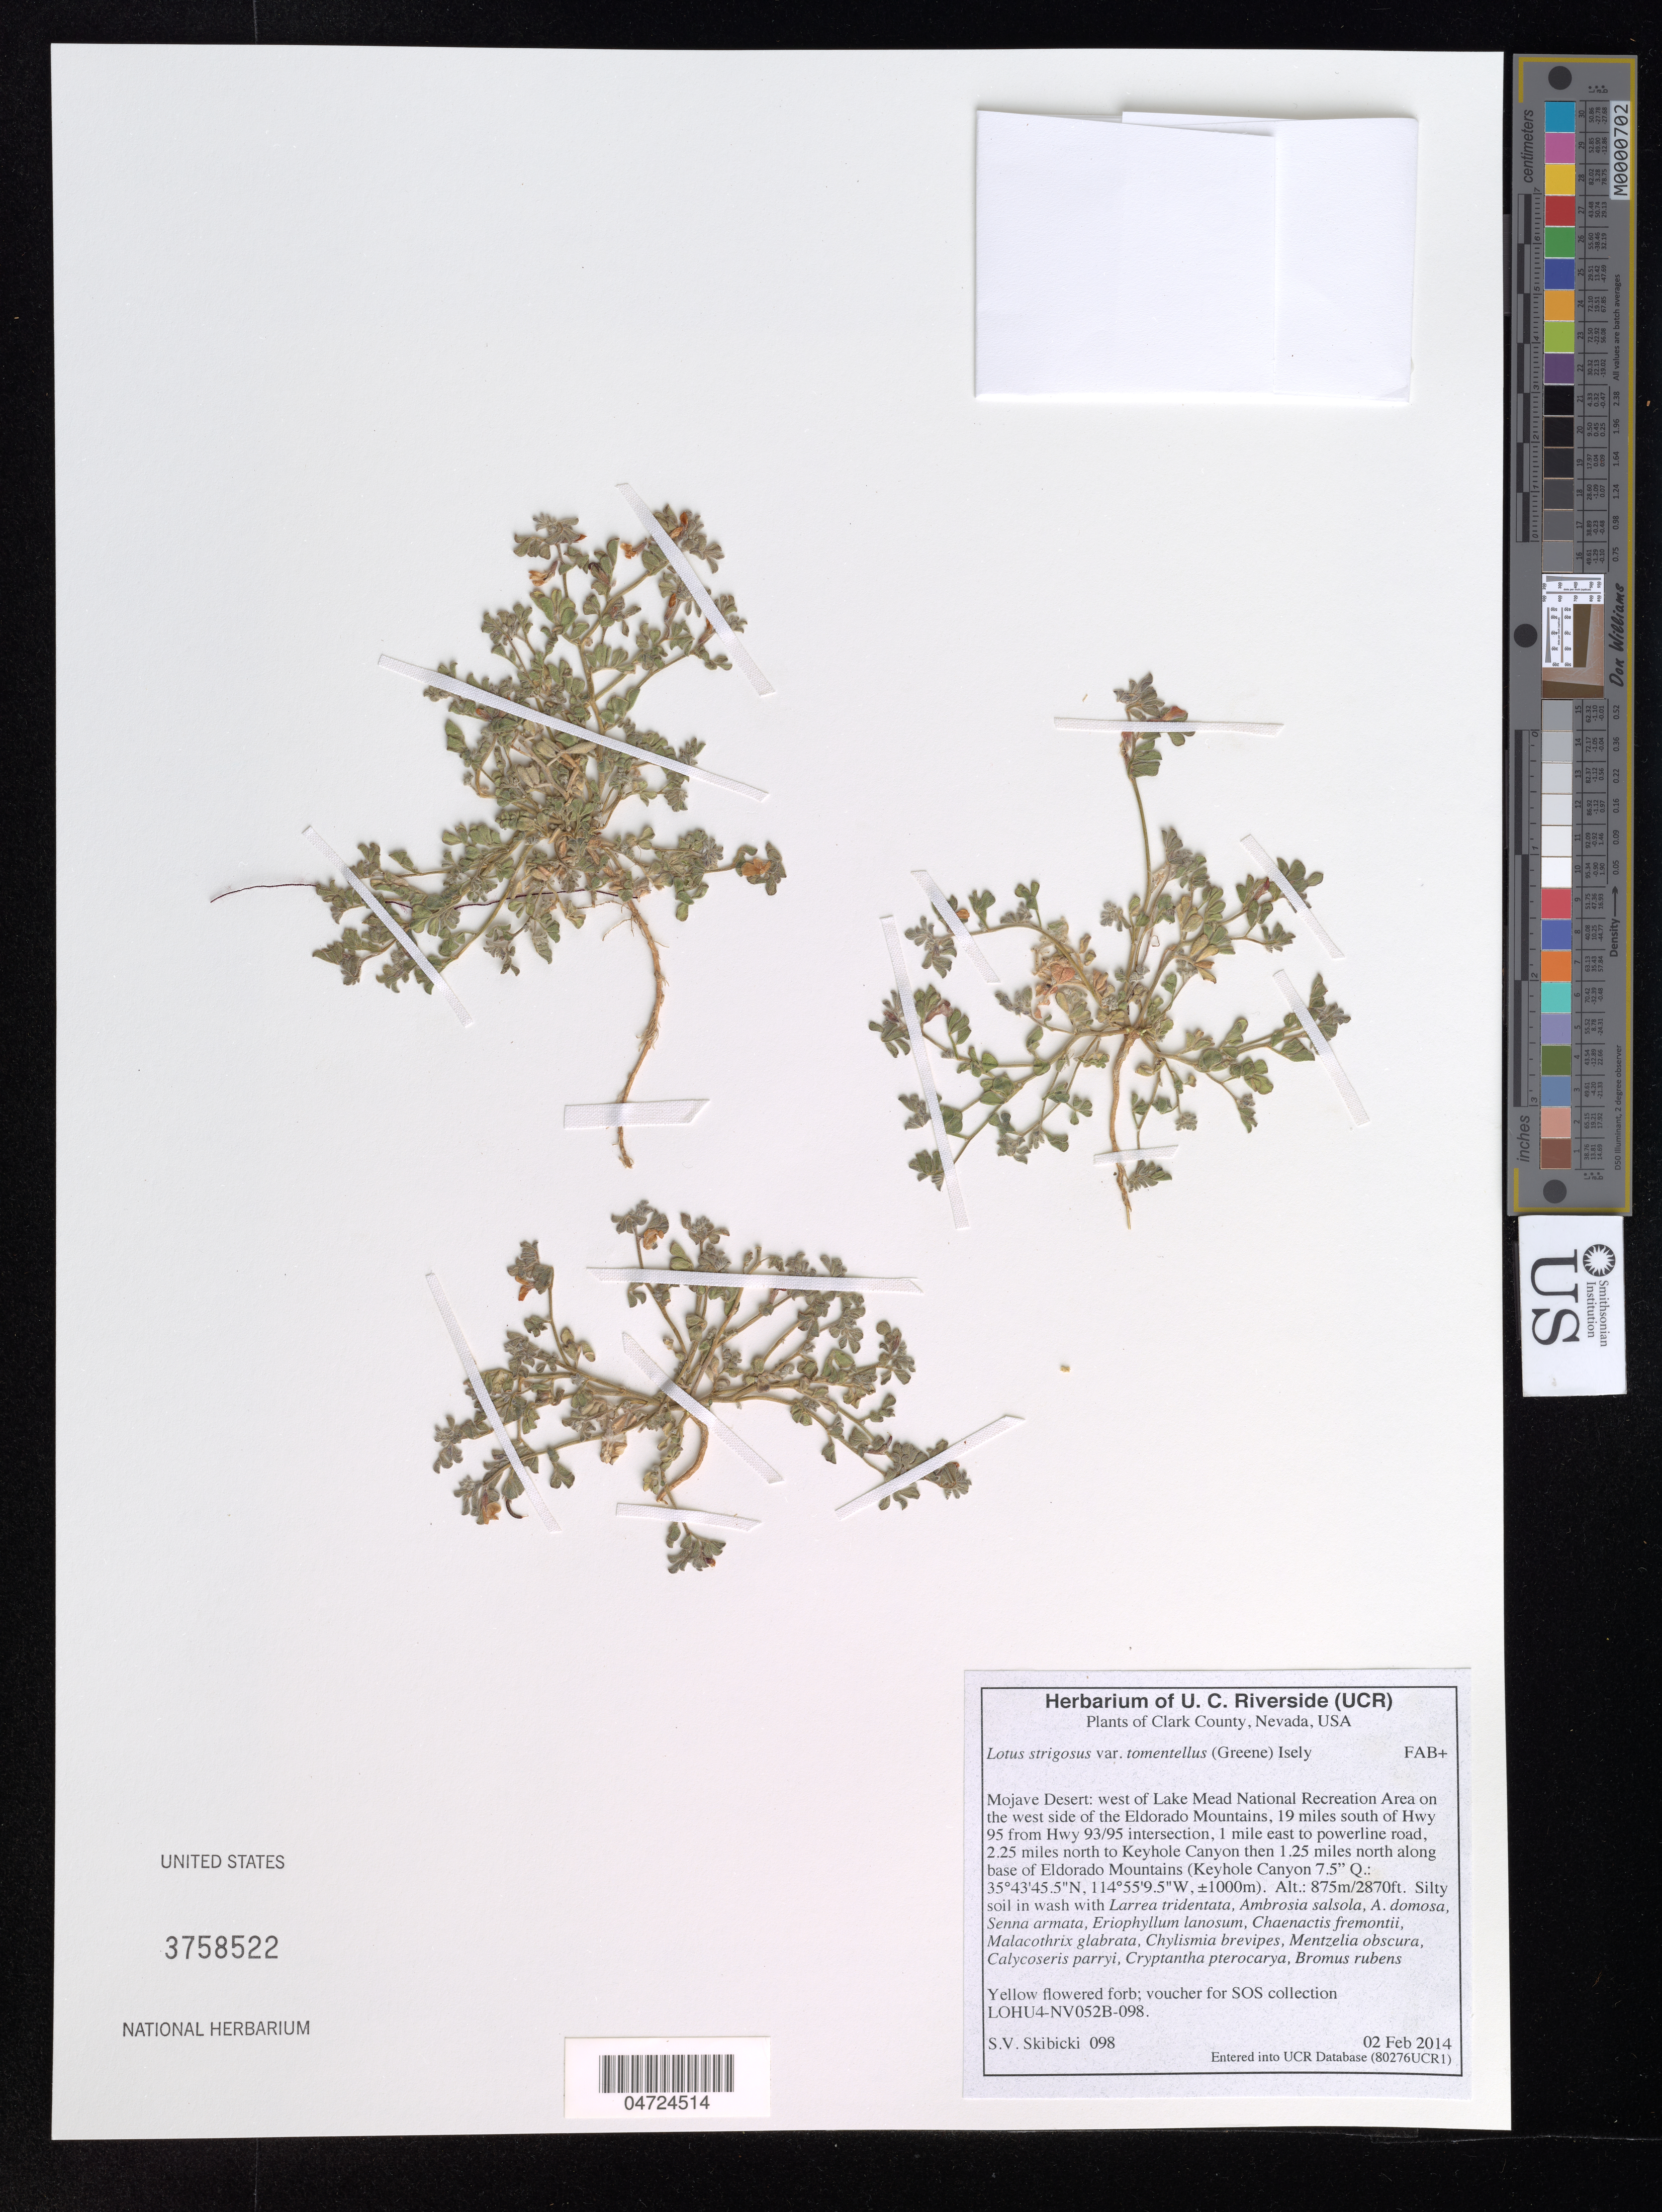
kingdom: Plantae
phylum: Tracheophyta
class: Magnoliopsida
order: Fabales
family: Fabaceae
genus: Lotus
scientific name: Lotus strigosus var. tomentellus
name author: (Greene) Isely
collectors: S. Skibicki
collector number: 098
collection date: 2014-02-02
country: United States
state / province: Nevada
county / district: Clark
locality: Clark County. Mojave Desert: west of Lake Mead National Recreation Area on the west side of the Eldorado Mountains, 19 miles south of Hwy 95 from Hwy 93/95 intersection, 1 mile east to powerline road, 2.25 miles north to Keyhole Canyon then 1.25 miles north along base of Eldorado Mountains (Keyhole Canyon 7.5" Q.).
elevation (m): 875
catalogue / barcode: US 3758522